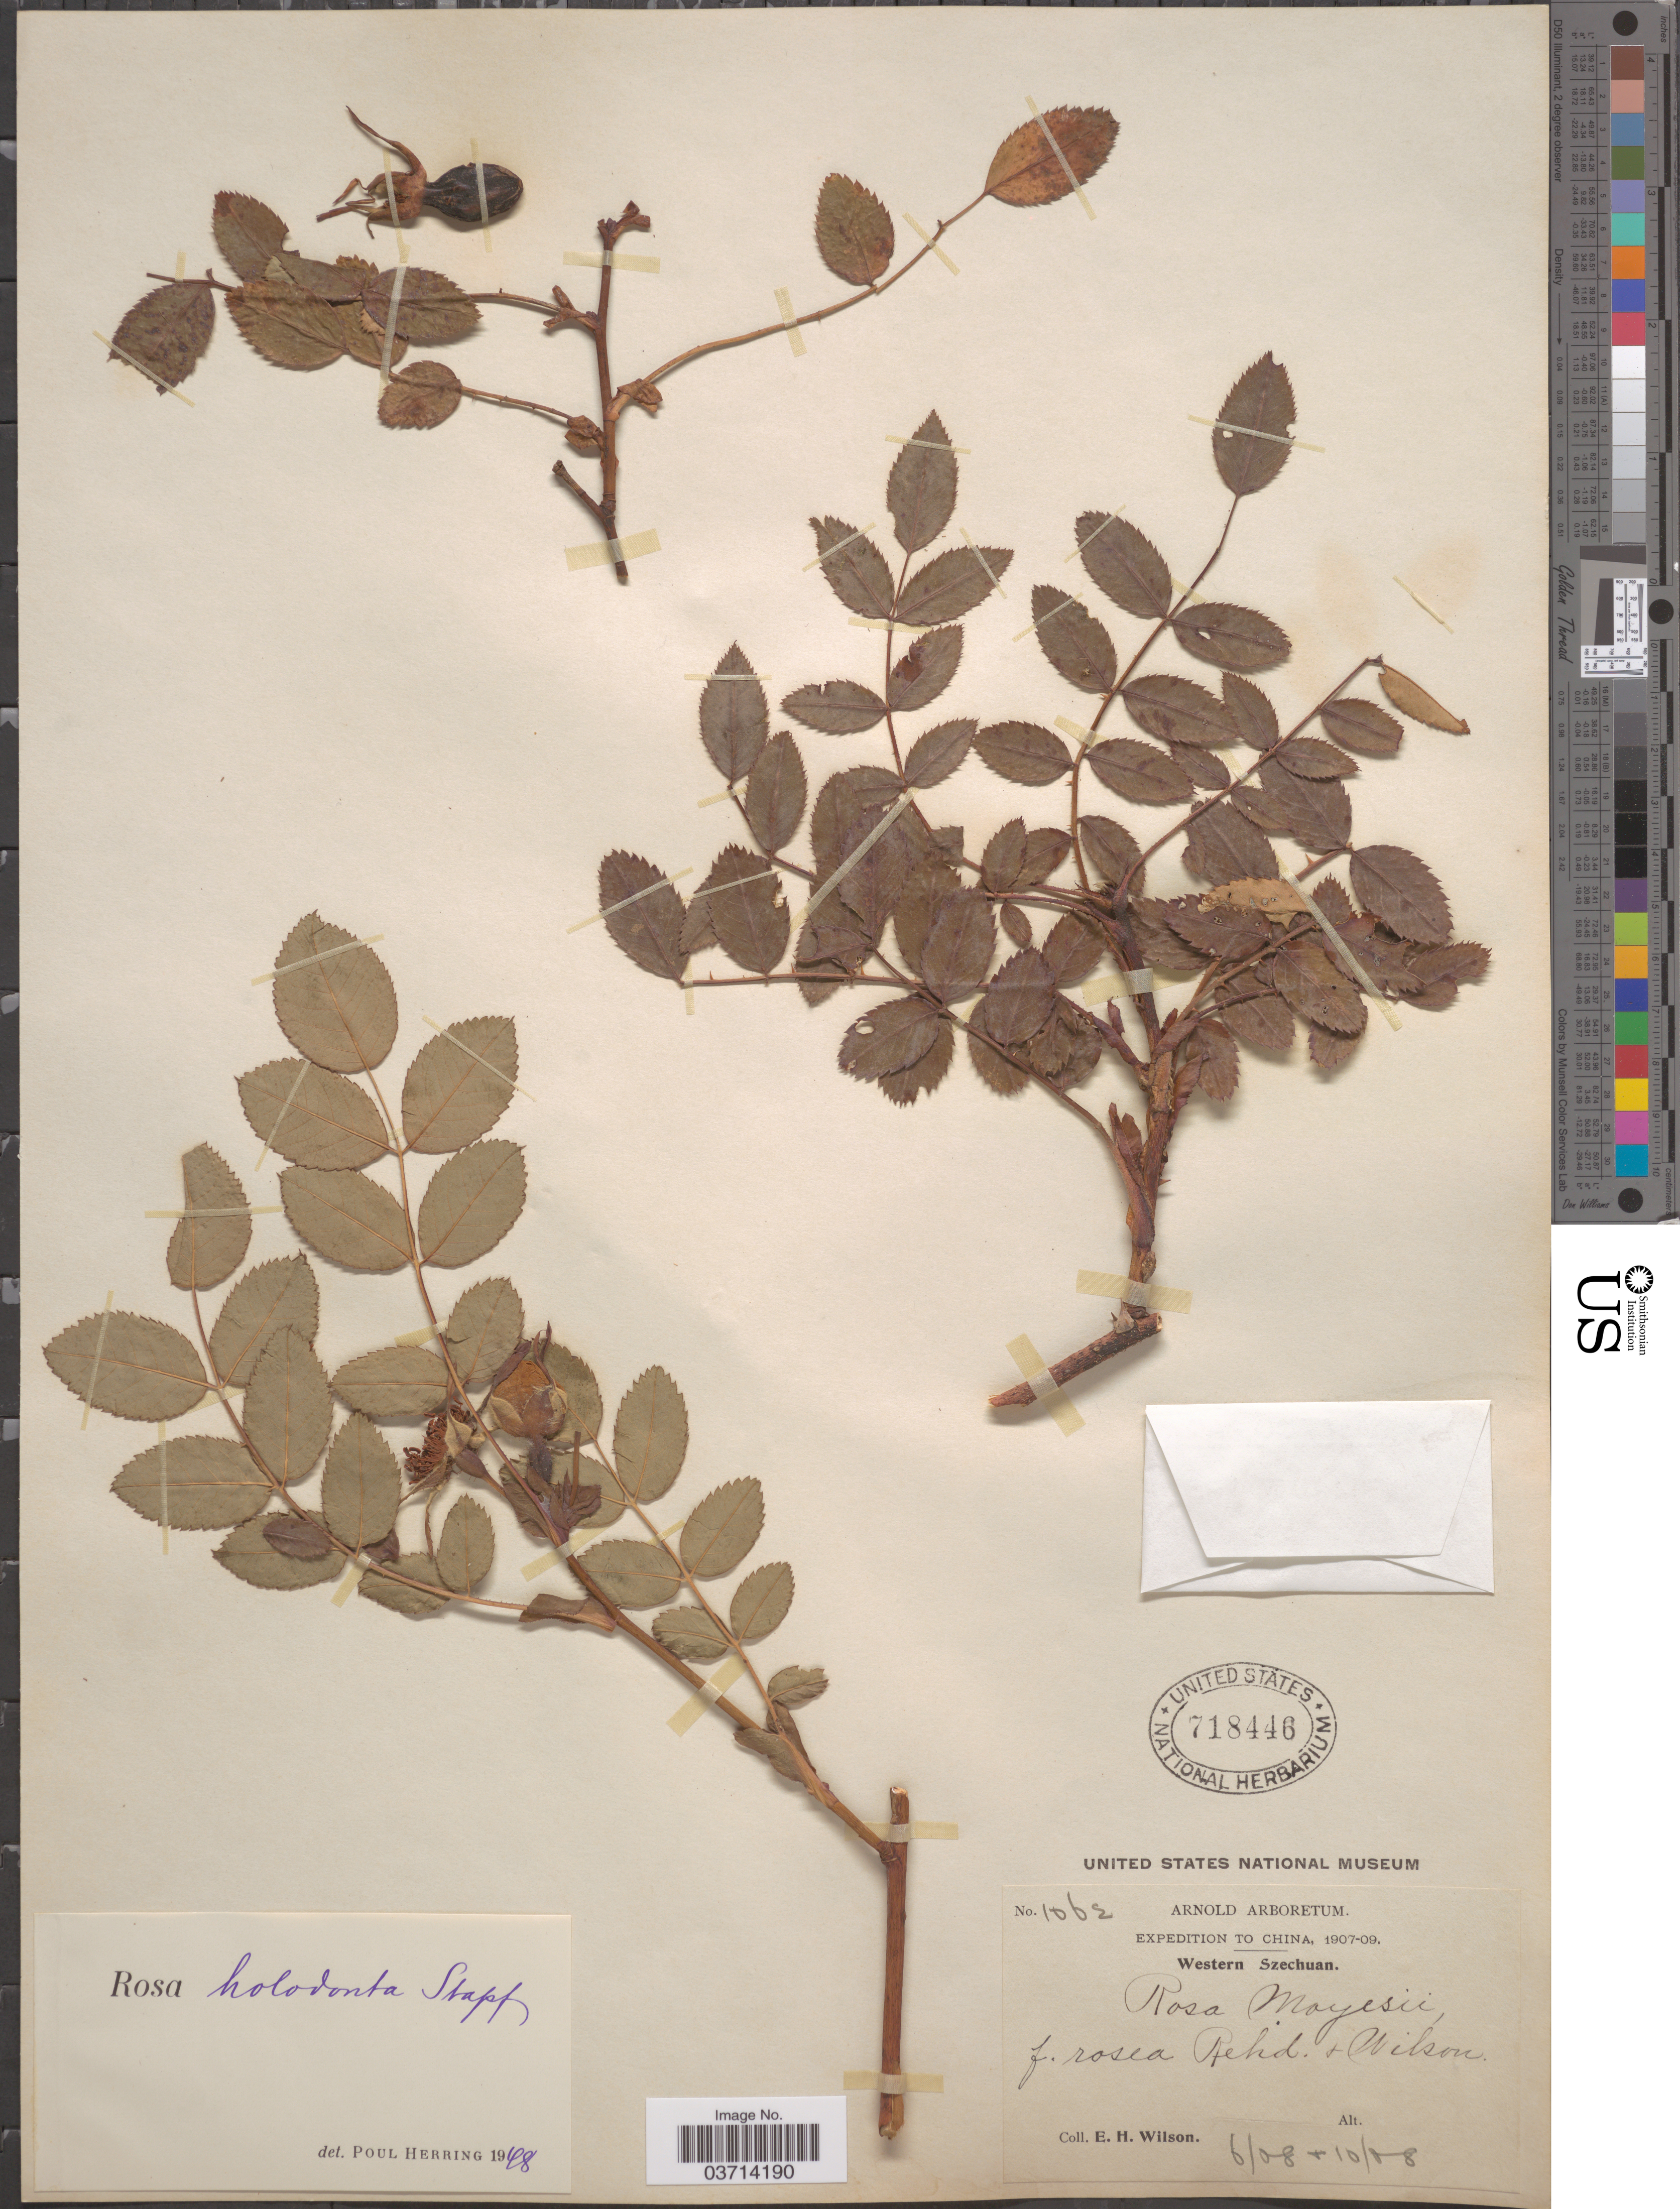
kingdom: Plantae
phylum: Tracheophyta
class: Magnoliopsida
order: Rosales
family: Rosaceae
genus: Rosa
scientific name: Rosa holodonta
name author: Stapf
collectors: E. Wilson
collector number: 1062*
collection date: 1908-06/1908-10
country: China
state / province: Sichuan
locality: Western Szechuan.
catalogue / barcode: US 718446